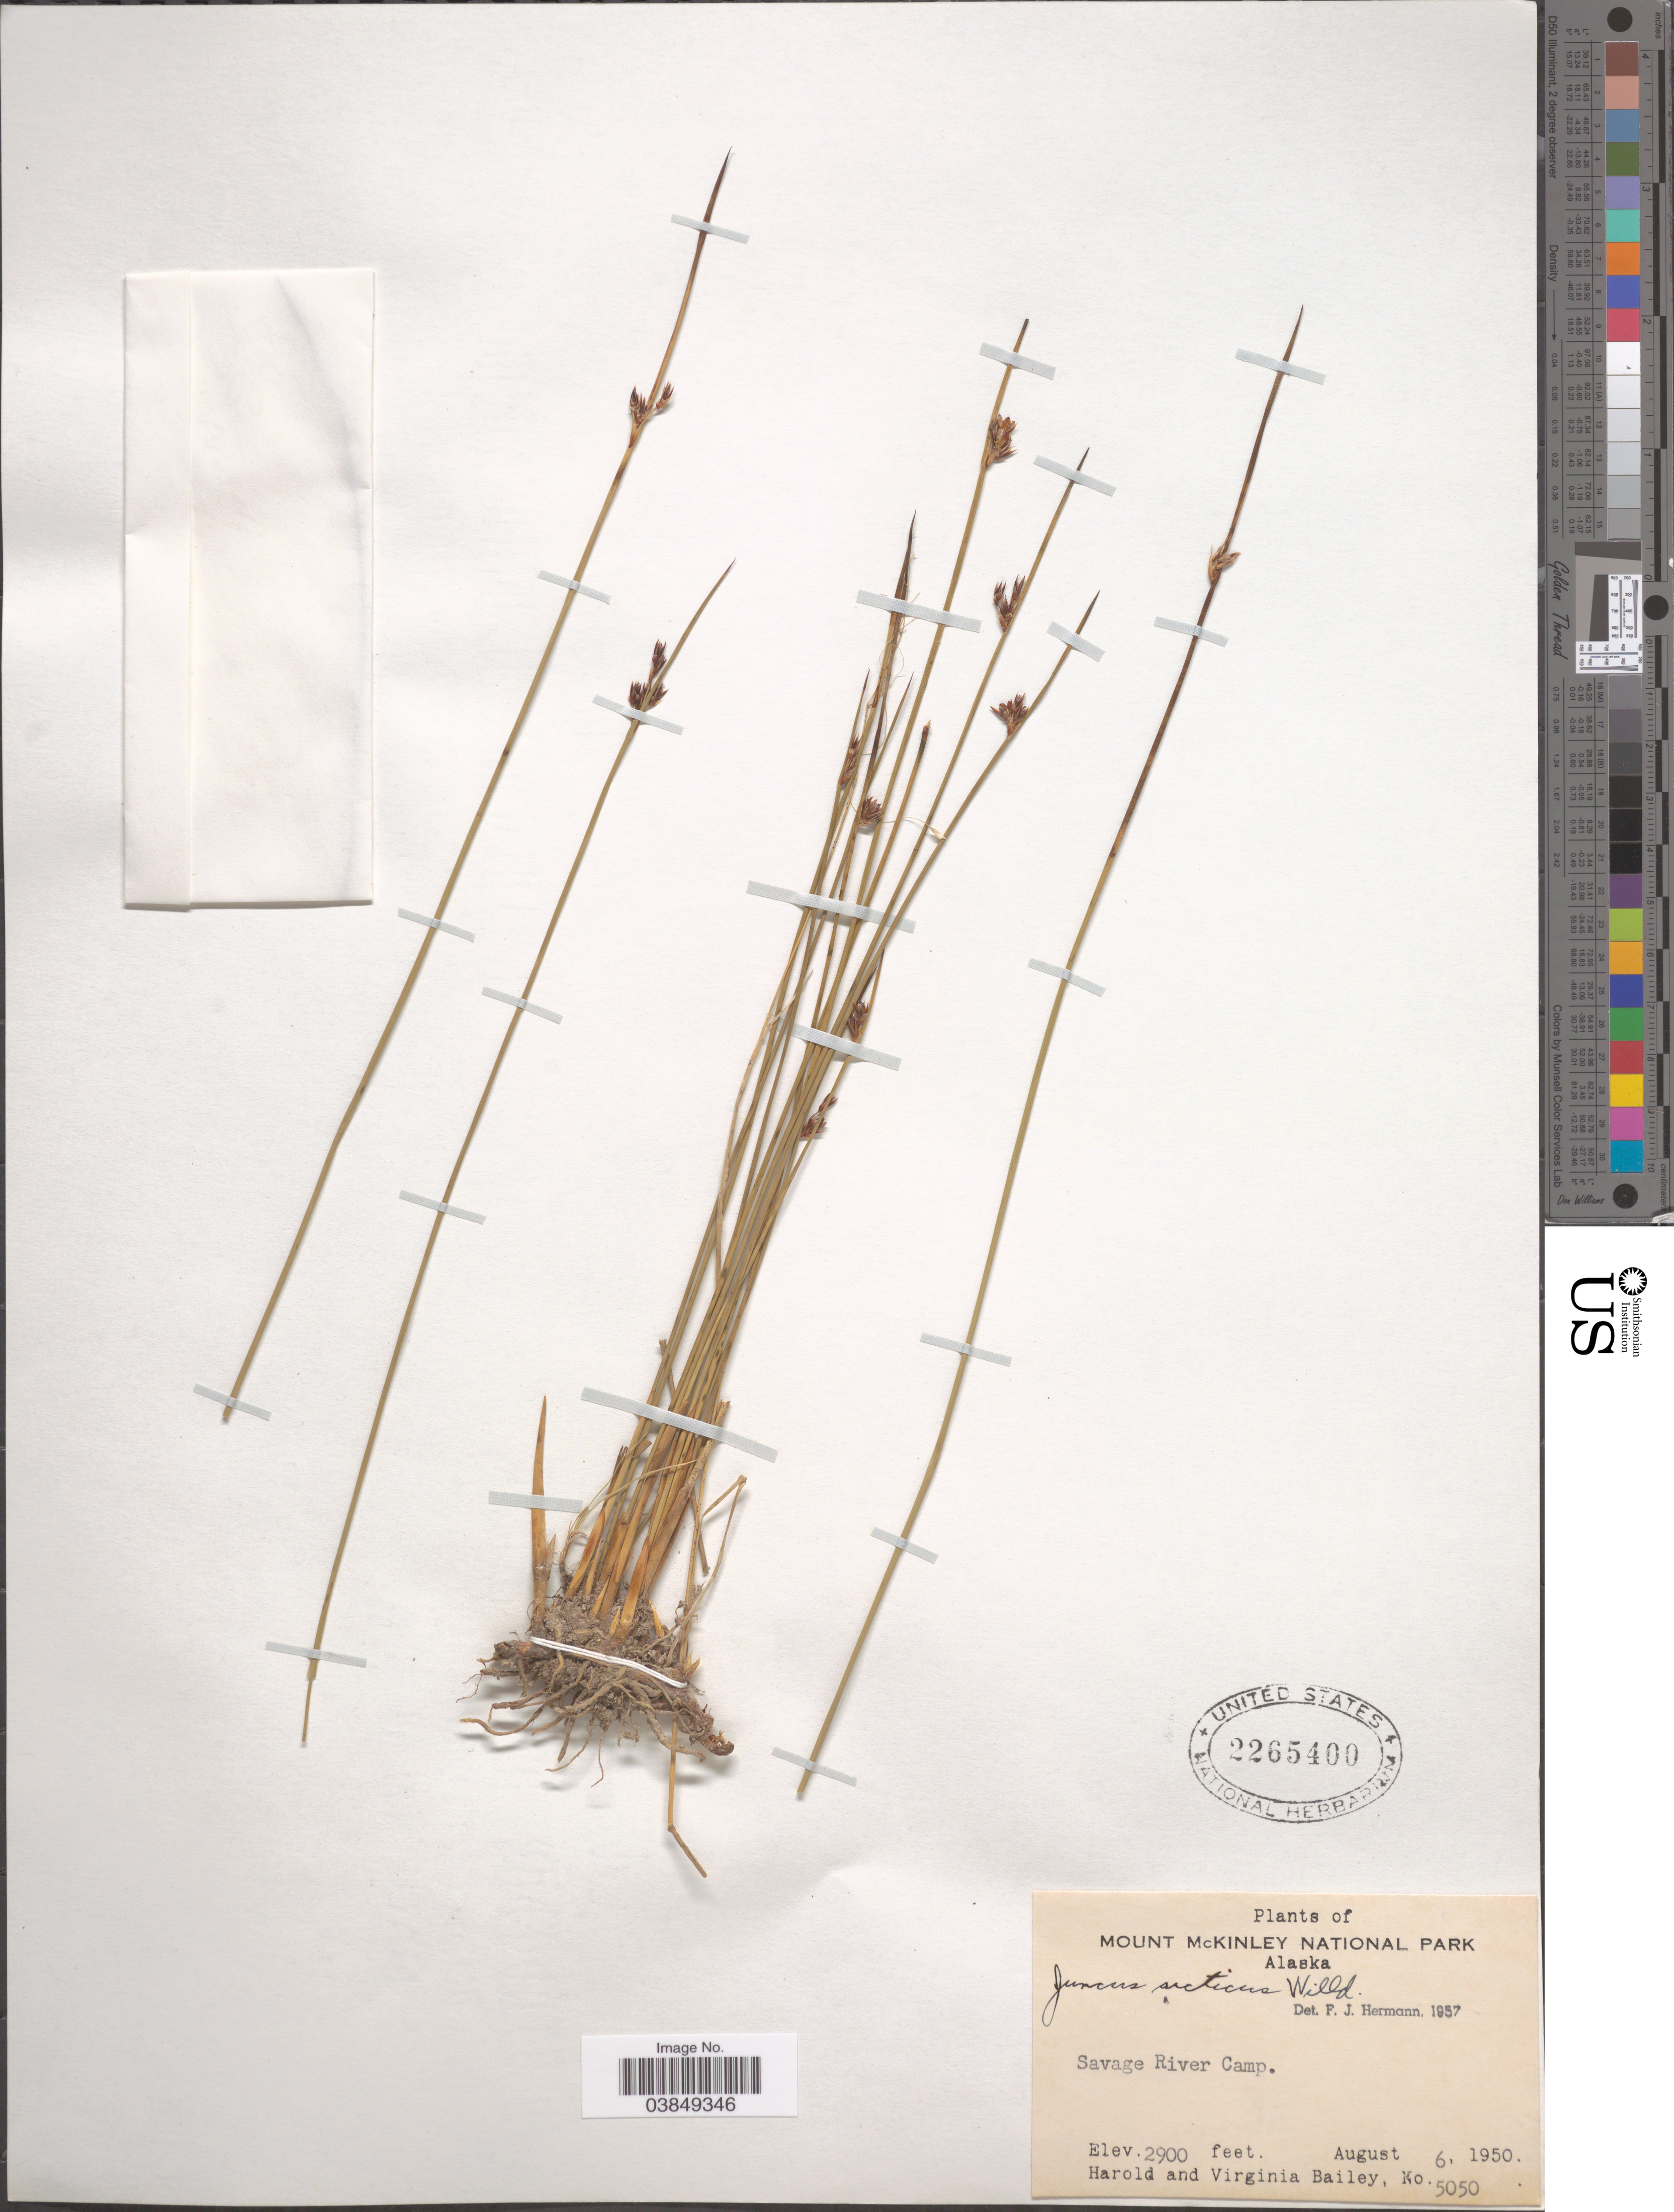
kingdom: Plantae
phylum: Tracheophyta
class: Liliopsida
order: Poales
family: Juncaceae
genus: Juncus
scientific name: Juncus arcticus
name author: Willd.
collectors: H. Bailey & V. L. Bailey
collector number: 5050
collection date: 1950-08-06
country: United States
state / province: Alaska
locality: Mount McKinley National Park. Savage River Camp.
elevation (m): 884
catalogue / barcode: US 2265400